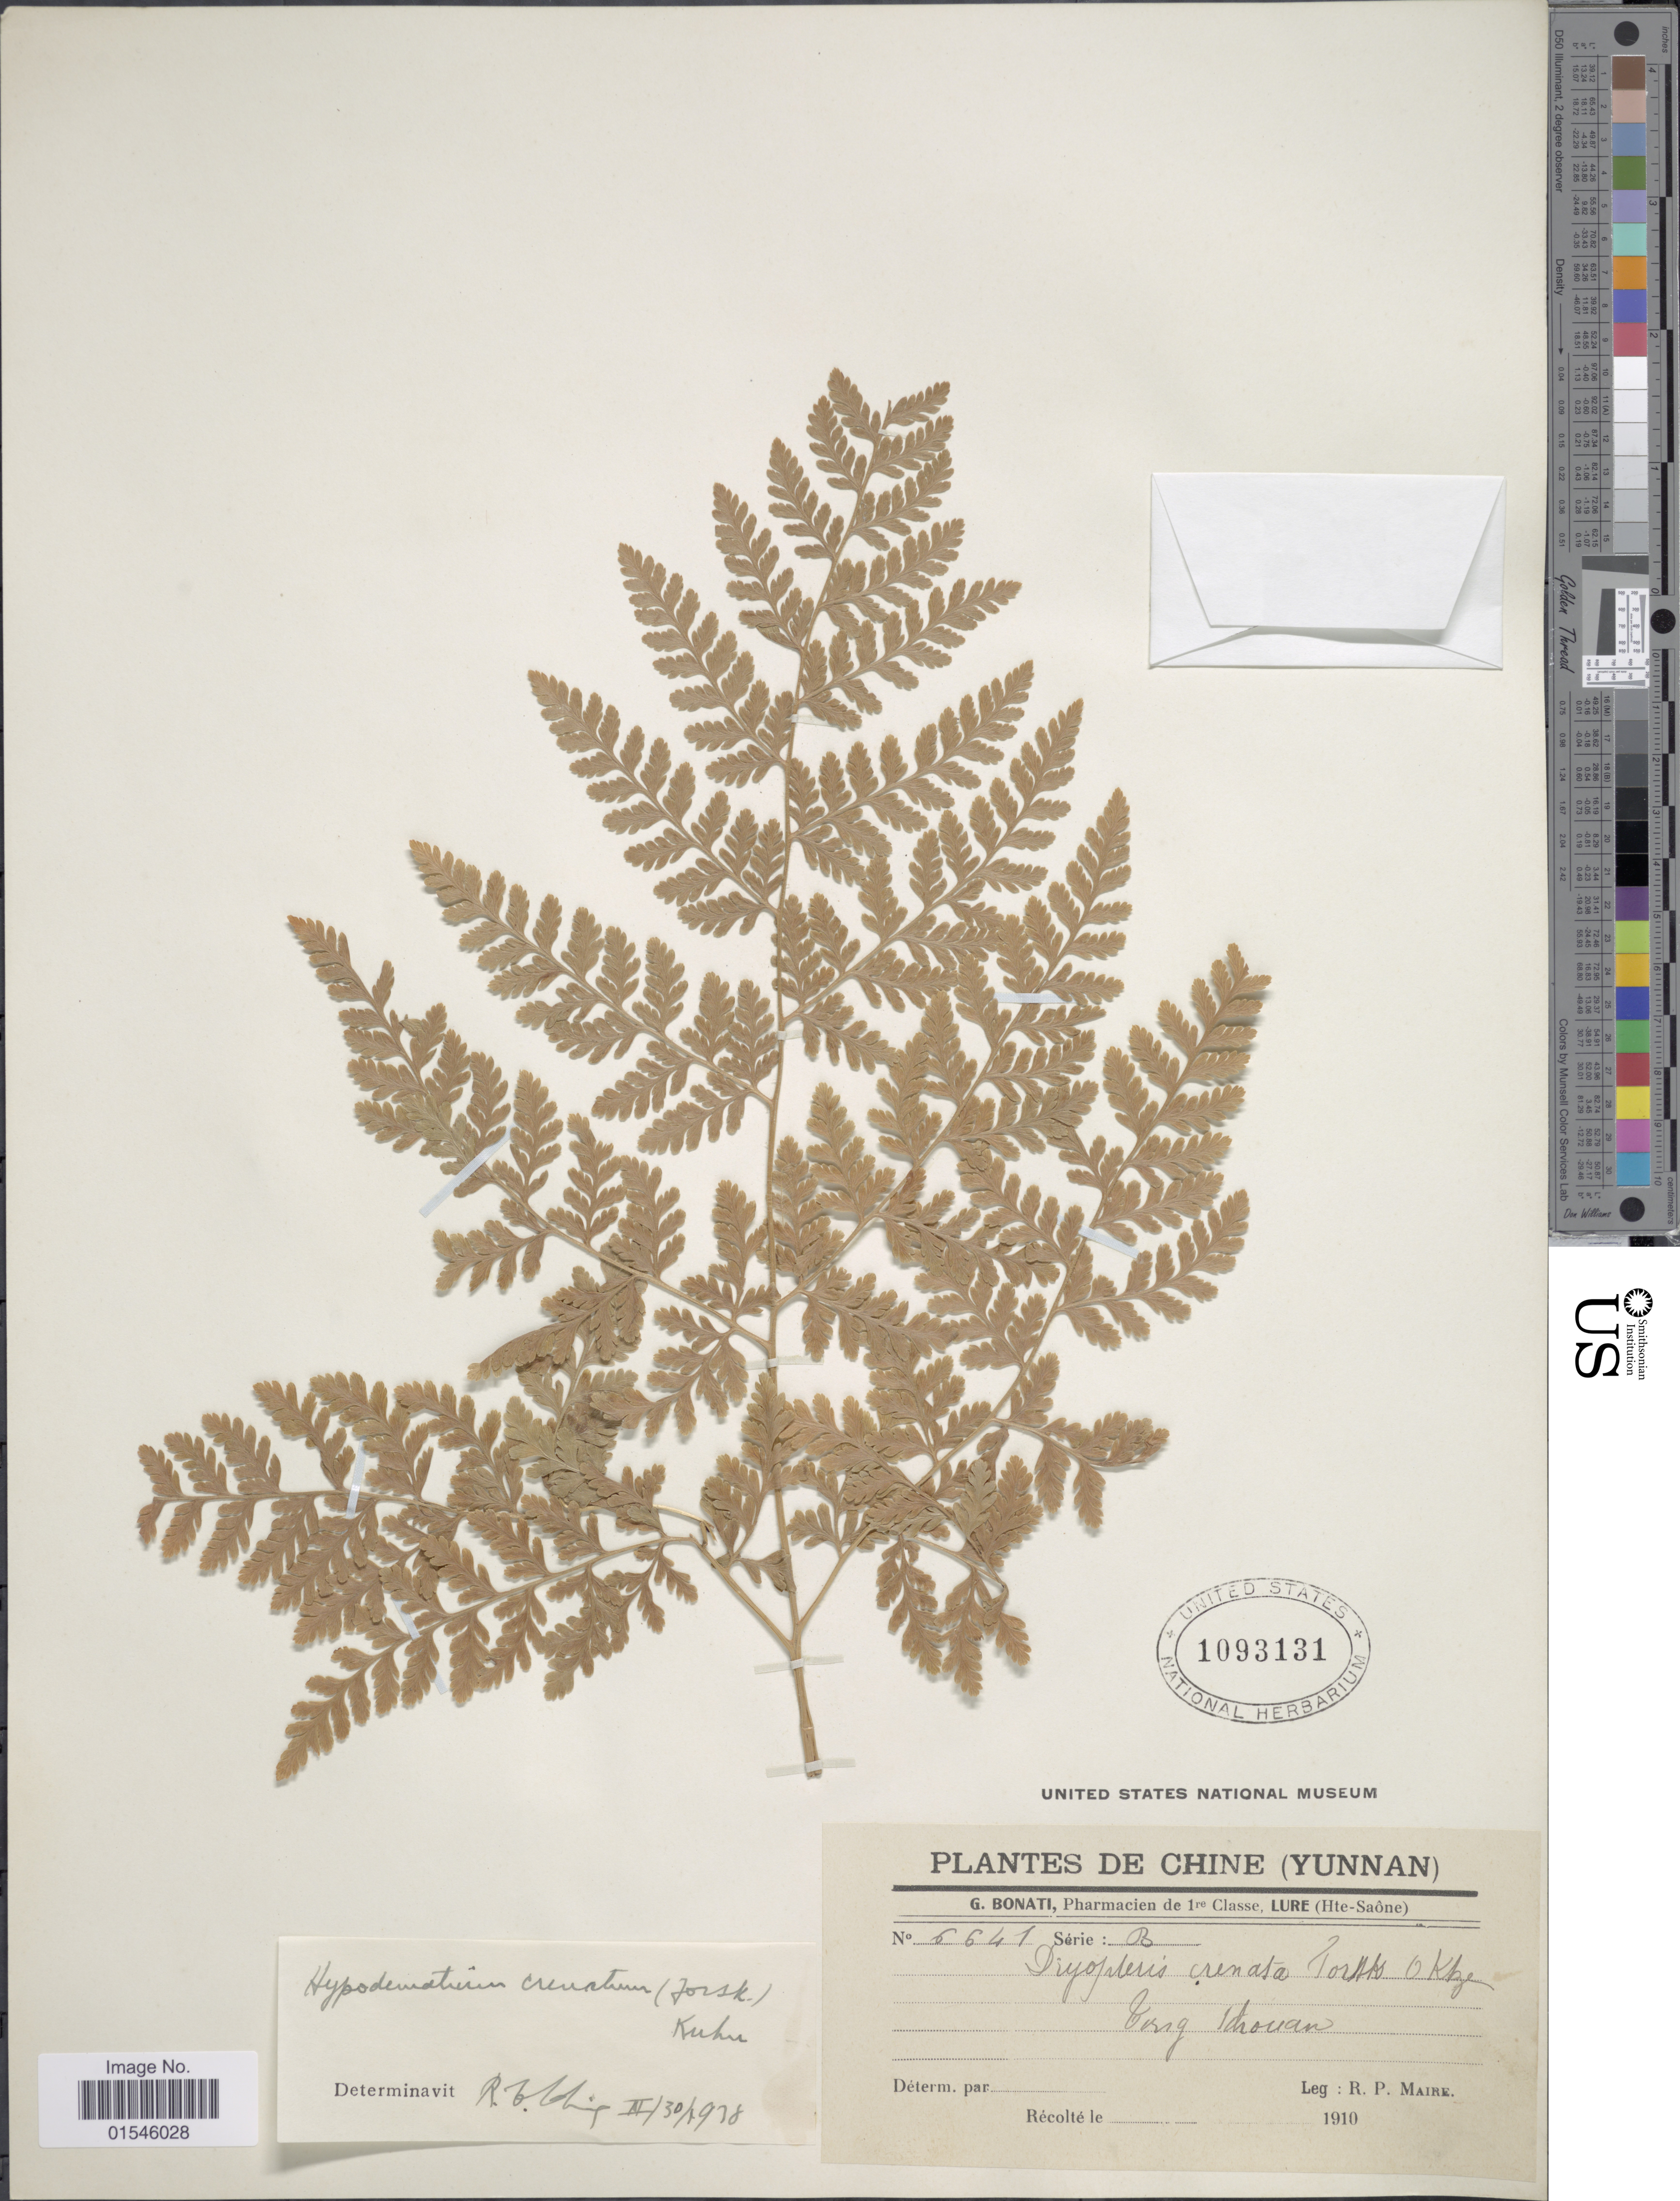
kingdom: Plantae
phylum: Tracheophyta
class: Polypodiopsida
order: Polypodiales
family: Hypodematiaceae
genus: Hypodematium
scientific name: Hypodematium crenatum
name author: (Forssk.) Kuhn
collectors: R.-P. Maire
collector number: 6641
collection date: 1910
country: China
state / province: Yunnan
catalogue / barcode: US 1093131